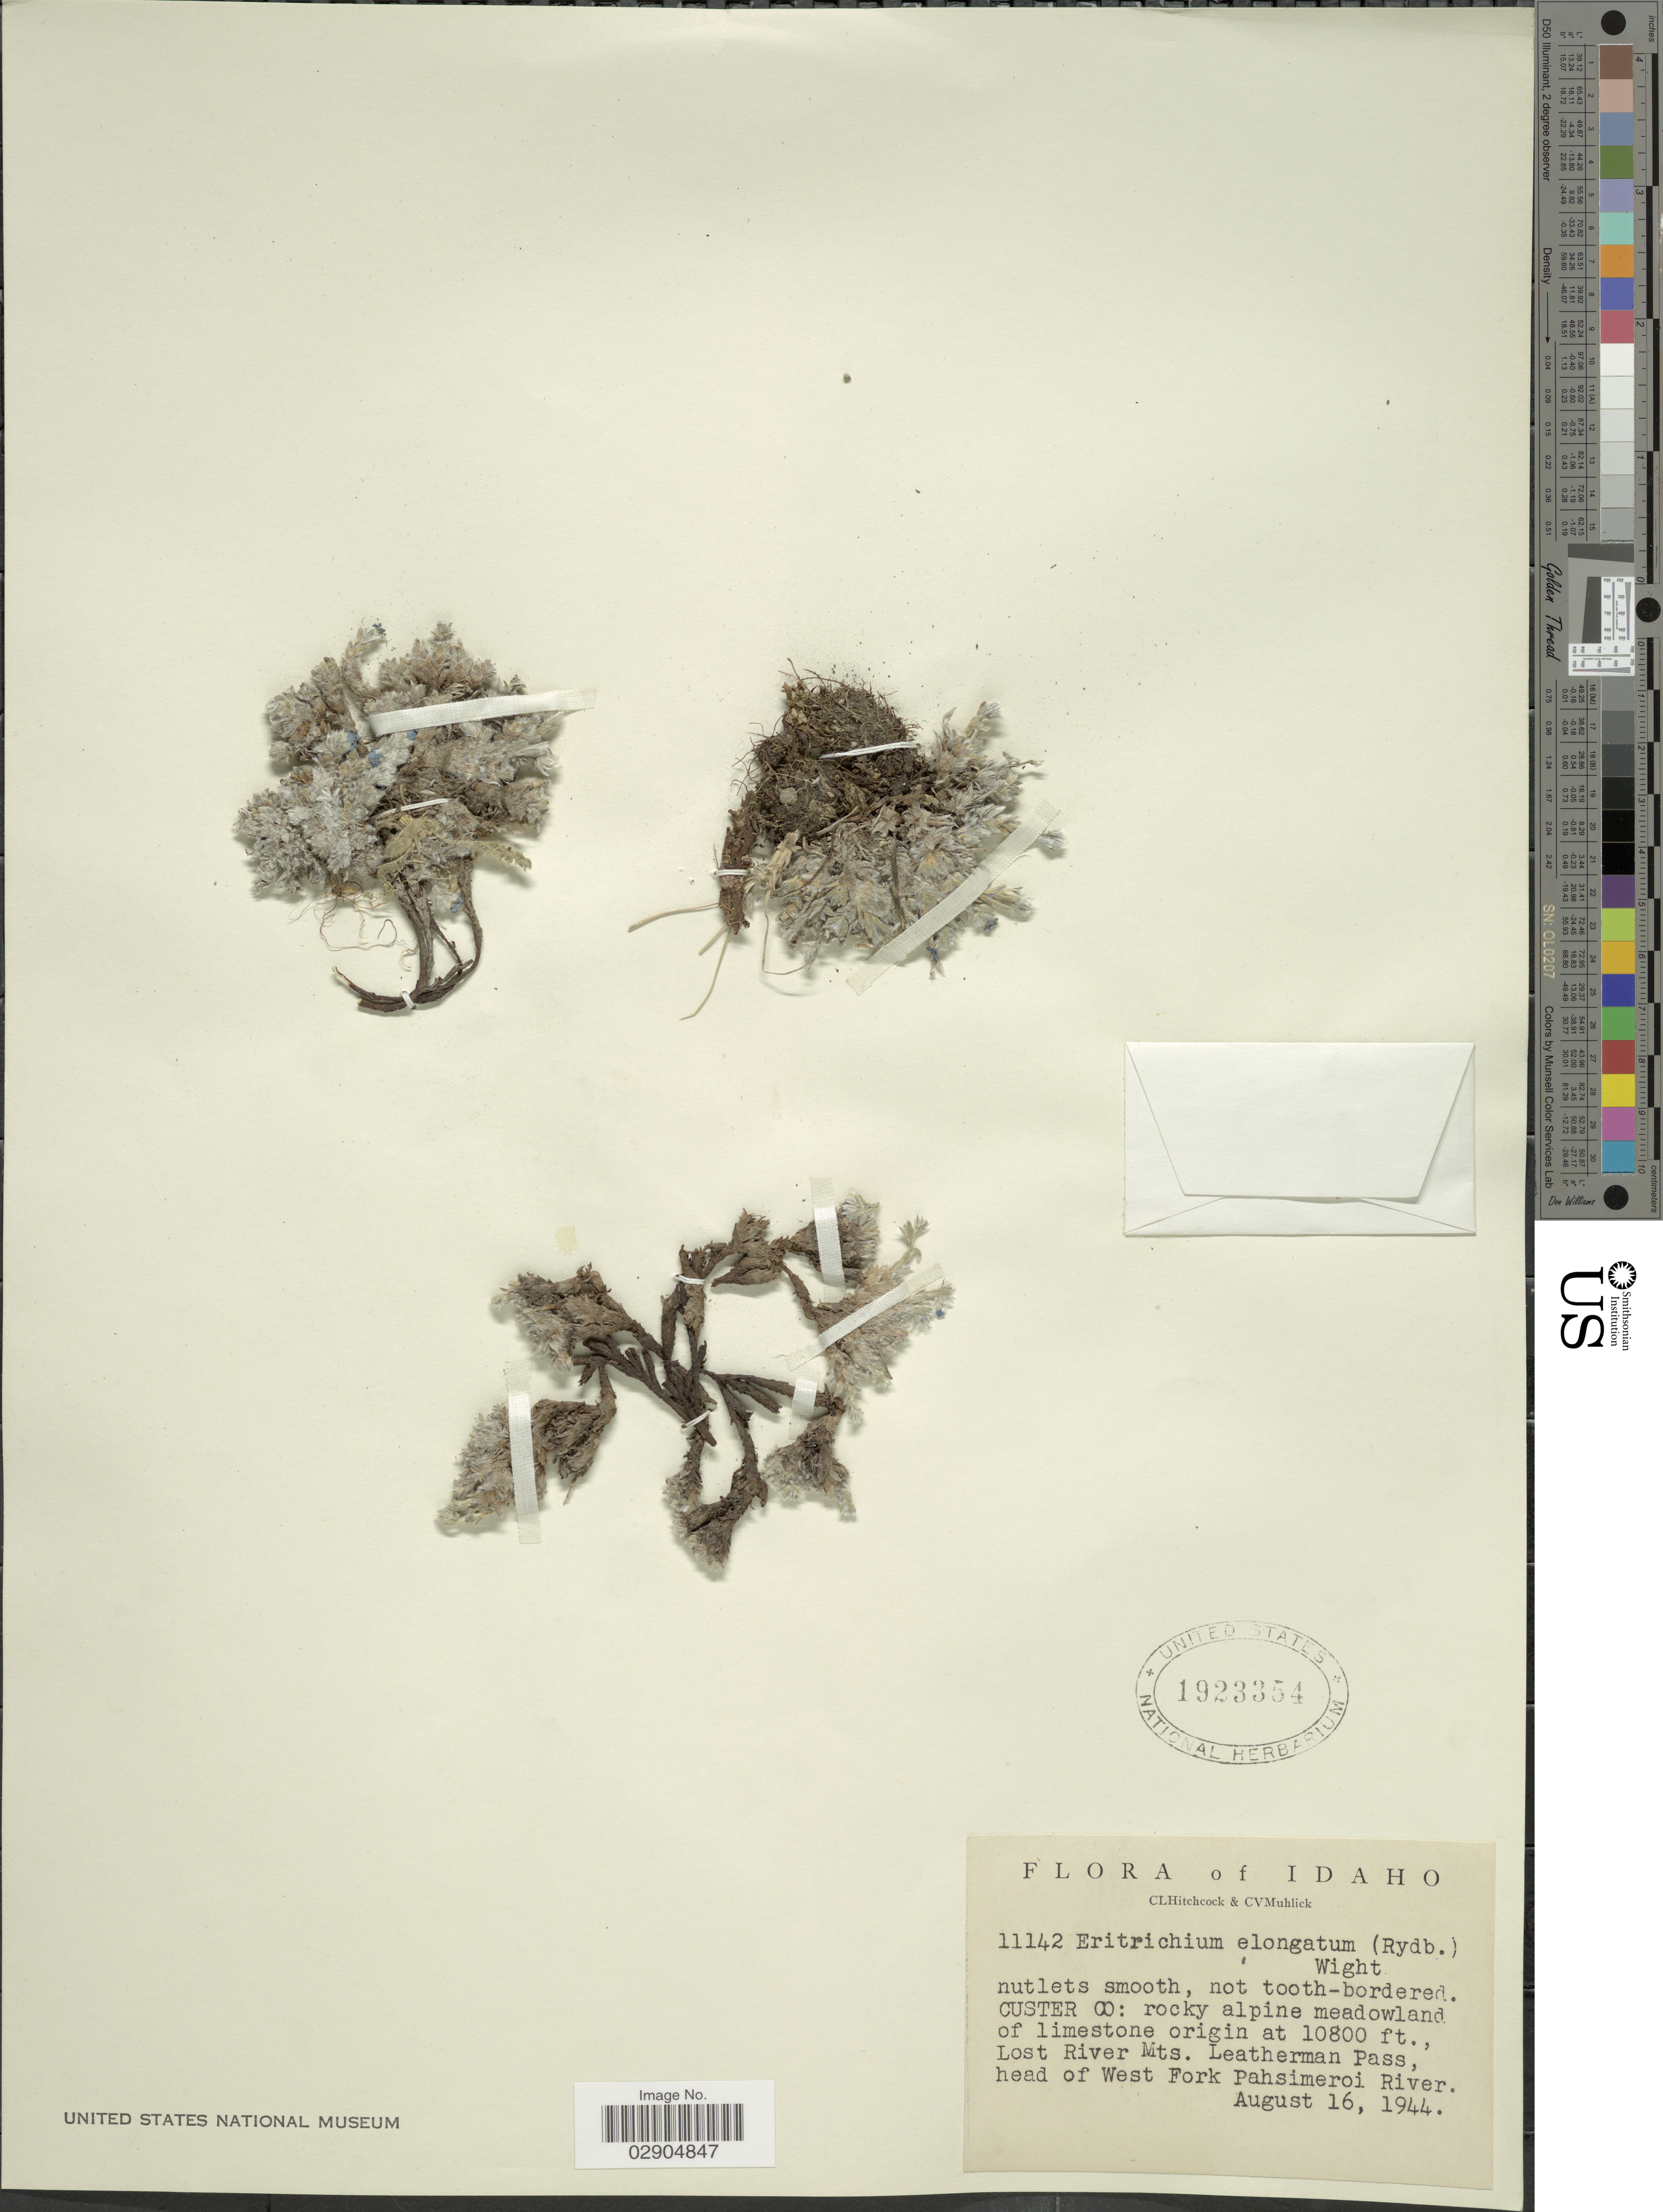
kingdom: Plantae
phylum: Tracheophyta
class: Magnoliopsida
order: Boraginales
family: Boraginaceae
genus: Eritrichium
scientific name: Eritrichium elongatum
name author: (Rydb.) W. Wight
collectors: C. L. Hitchcock & C. V. Muhlick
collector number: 11142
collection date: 1944-08-16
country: United States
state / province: Idaho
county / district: Custer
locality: rocky alpine meadowland of limestone origin, Lost River Mts. Leatherman Pass, head of West Fork Pahsimeroi River.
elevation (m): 3292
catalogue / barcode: US 1923354